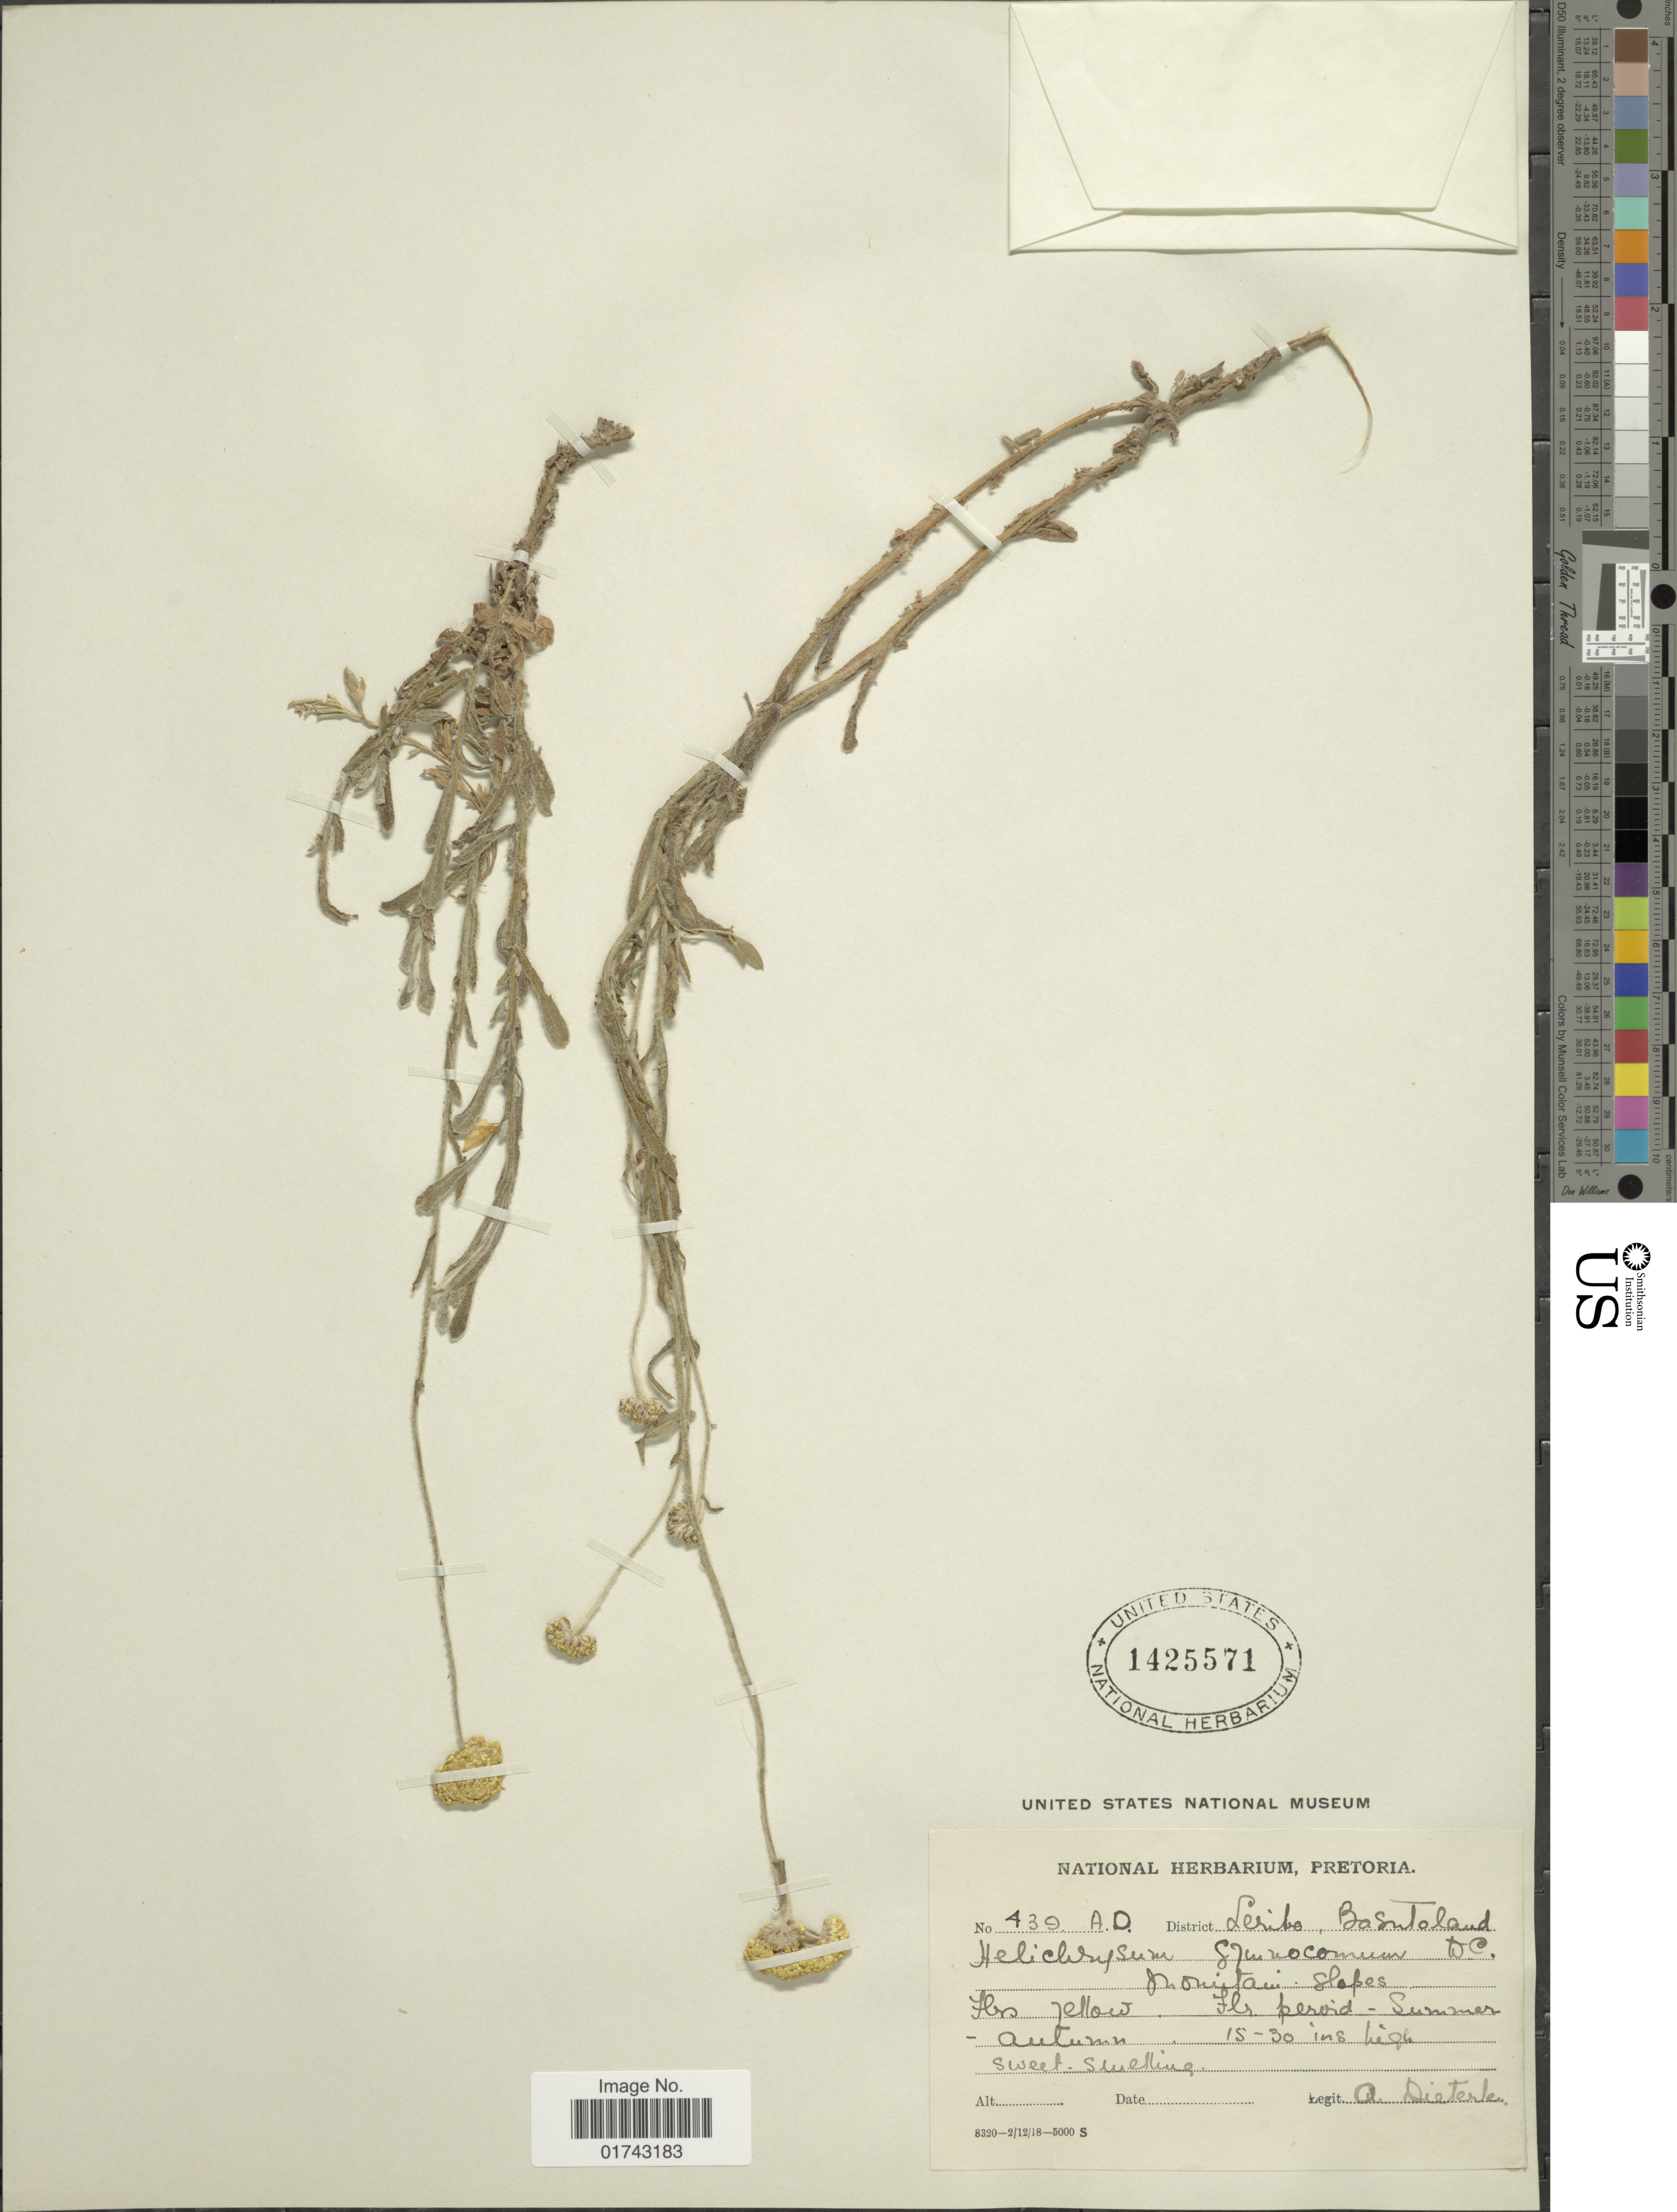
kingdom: Plantae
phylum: Tracheophyta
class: Magnoliopsida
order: Asterales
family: Asteraceae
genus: Helichrysum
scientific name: Helichrysum gymnocomum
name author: DC.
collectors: A. Dieterlen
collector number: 439 A. D.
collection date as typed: summer-autumn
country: Lesotho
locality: District Leribo, Basutoland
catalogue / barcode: US 1425571